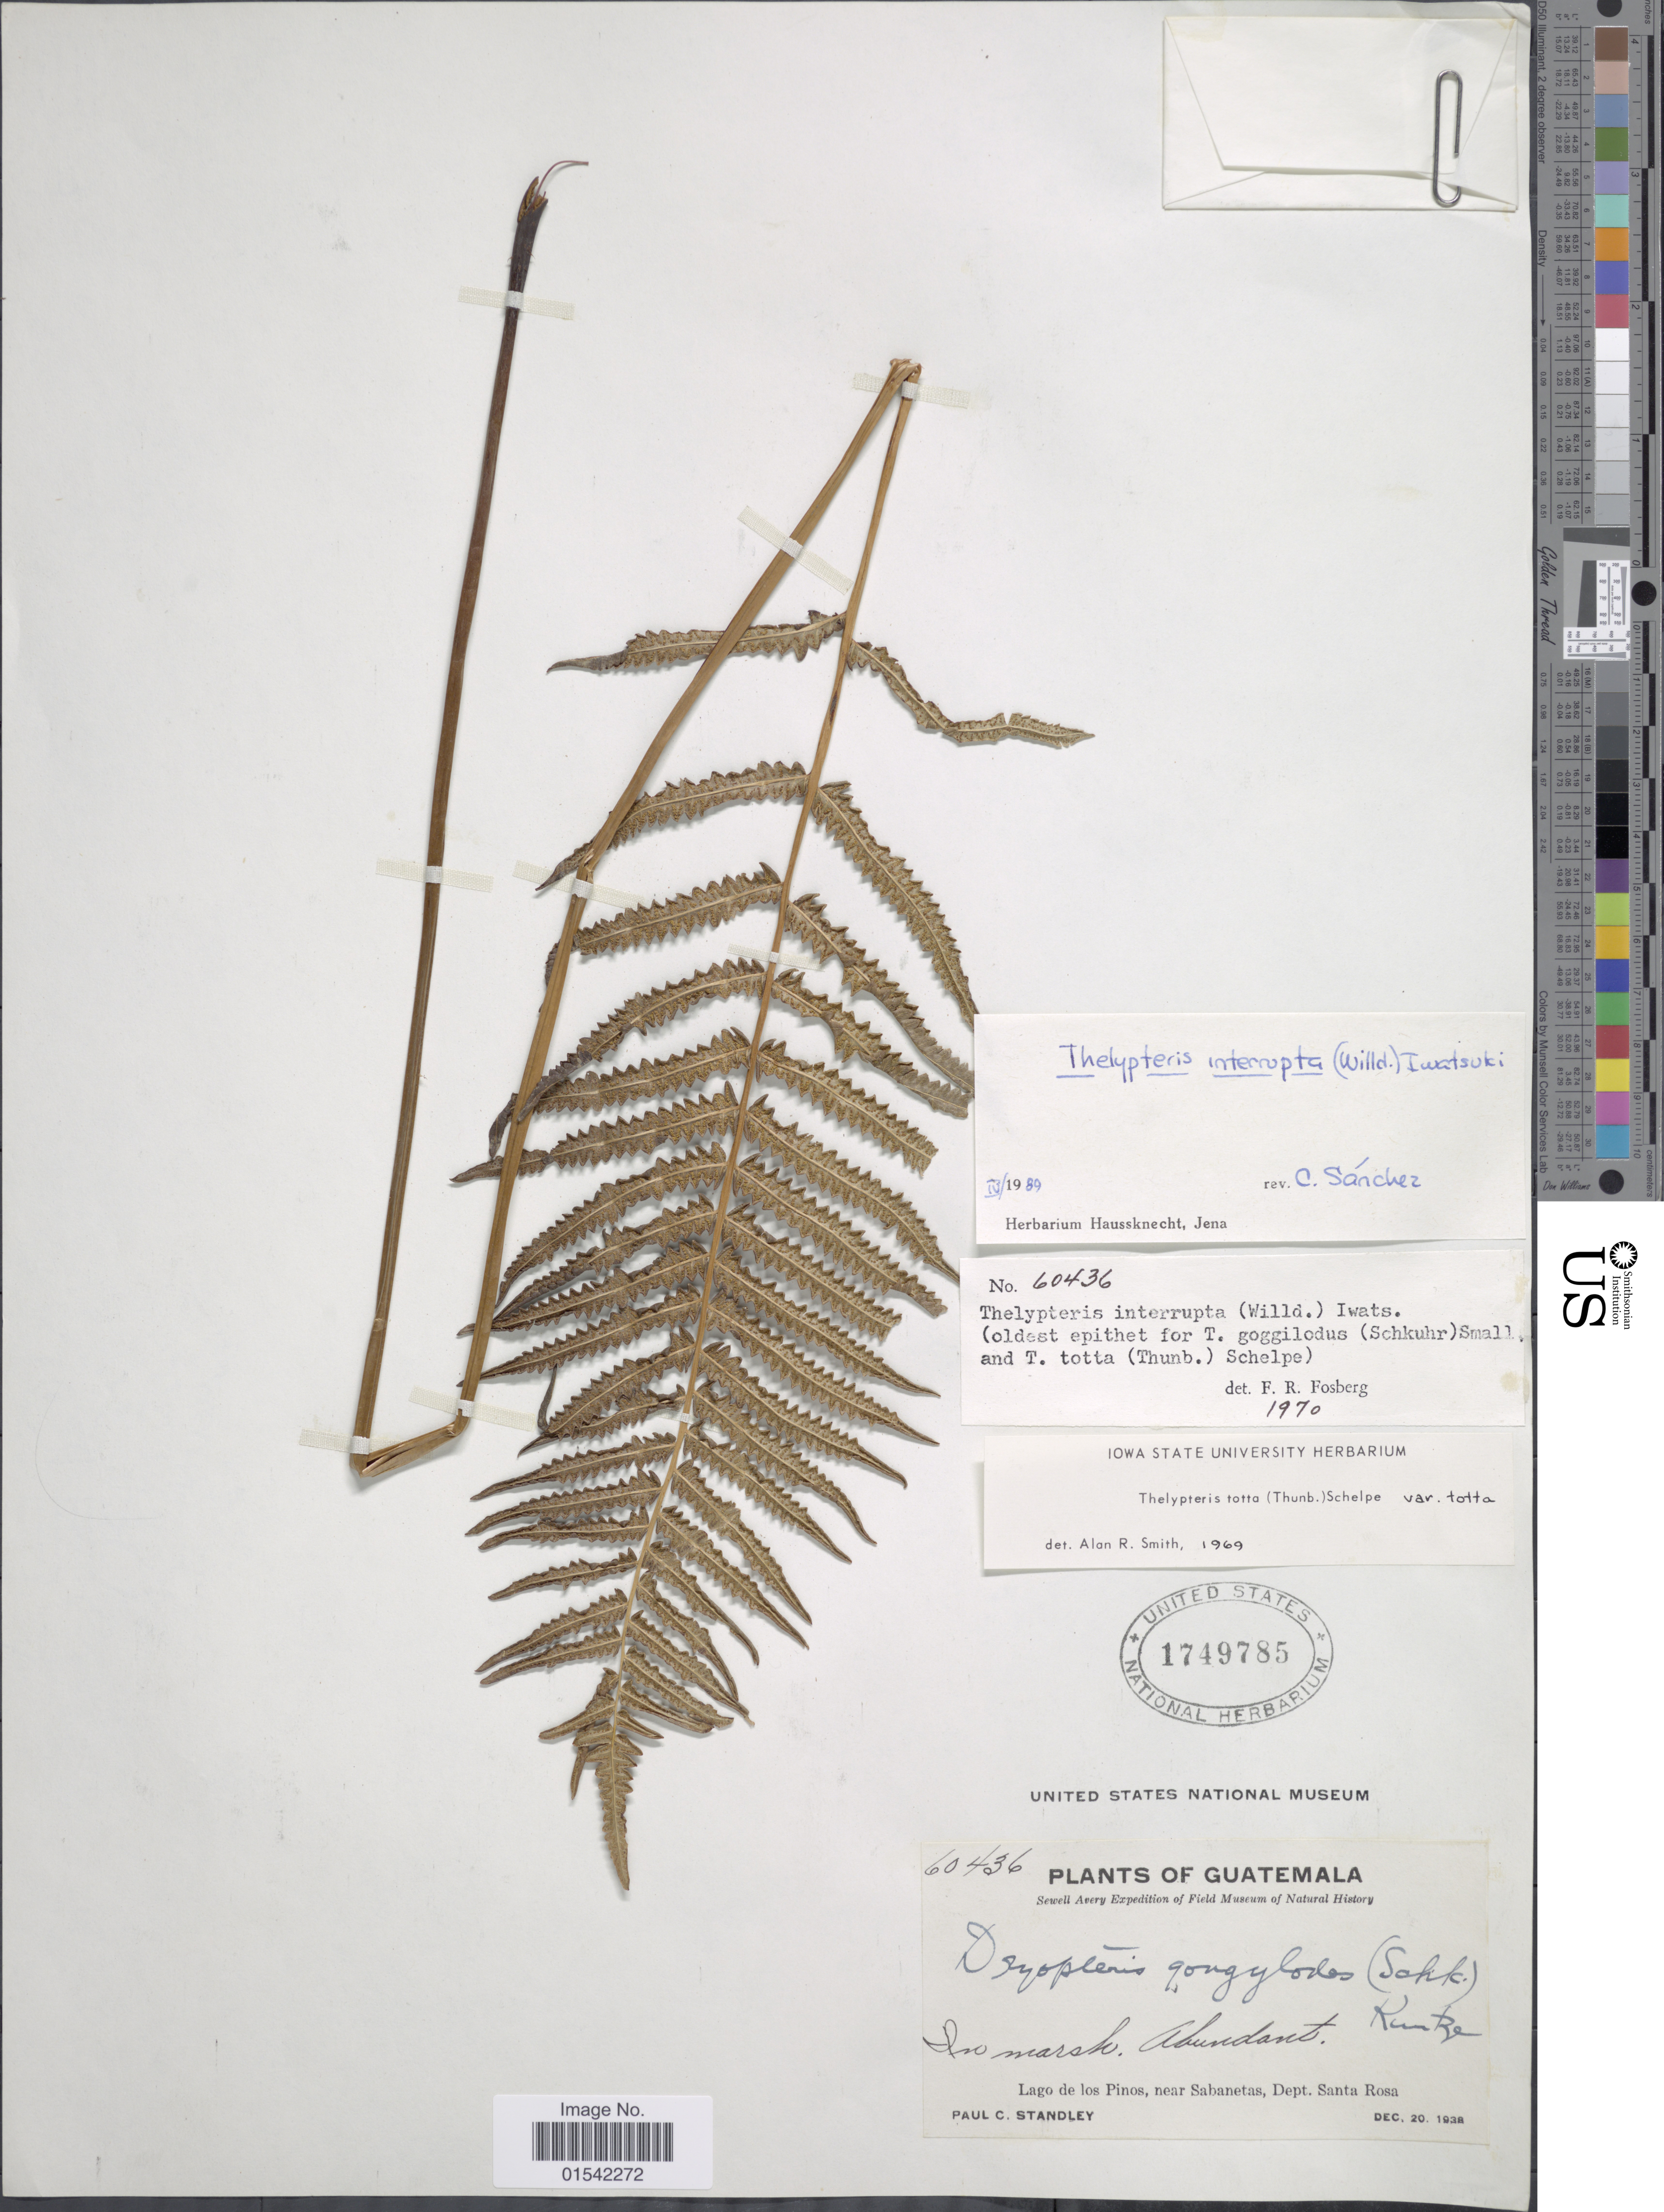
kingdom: Plantae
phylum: Tracheophyta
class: Polypodiopsida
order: Polypodiales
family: Thelypteridaceae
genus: Cyclosorus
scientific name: Cyclosorus interruptus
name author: (Willd.) H. Itô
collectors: P. C. Standley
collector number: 60436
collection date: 1938-12-20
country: Guatemala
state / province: Santa Rosa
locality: Lago de los Pinos, near Sabanetas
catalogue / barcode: US 1749785